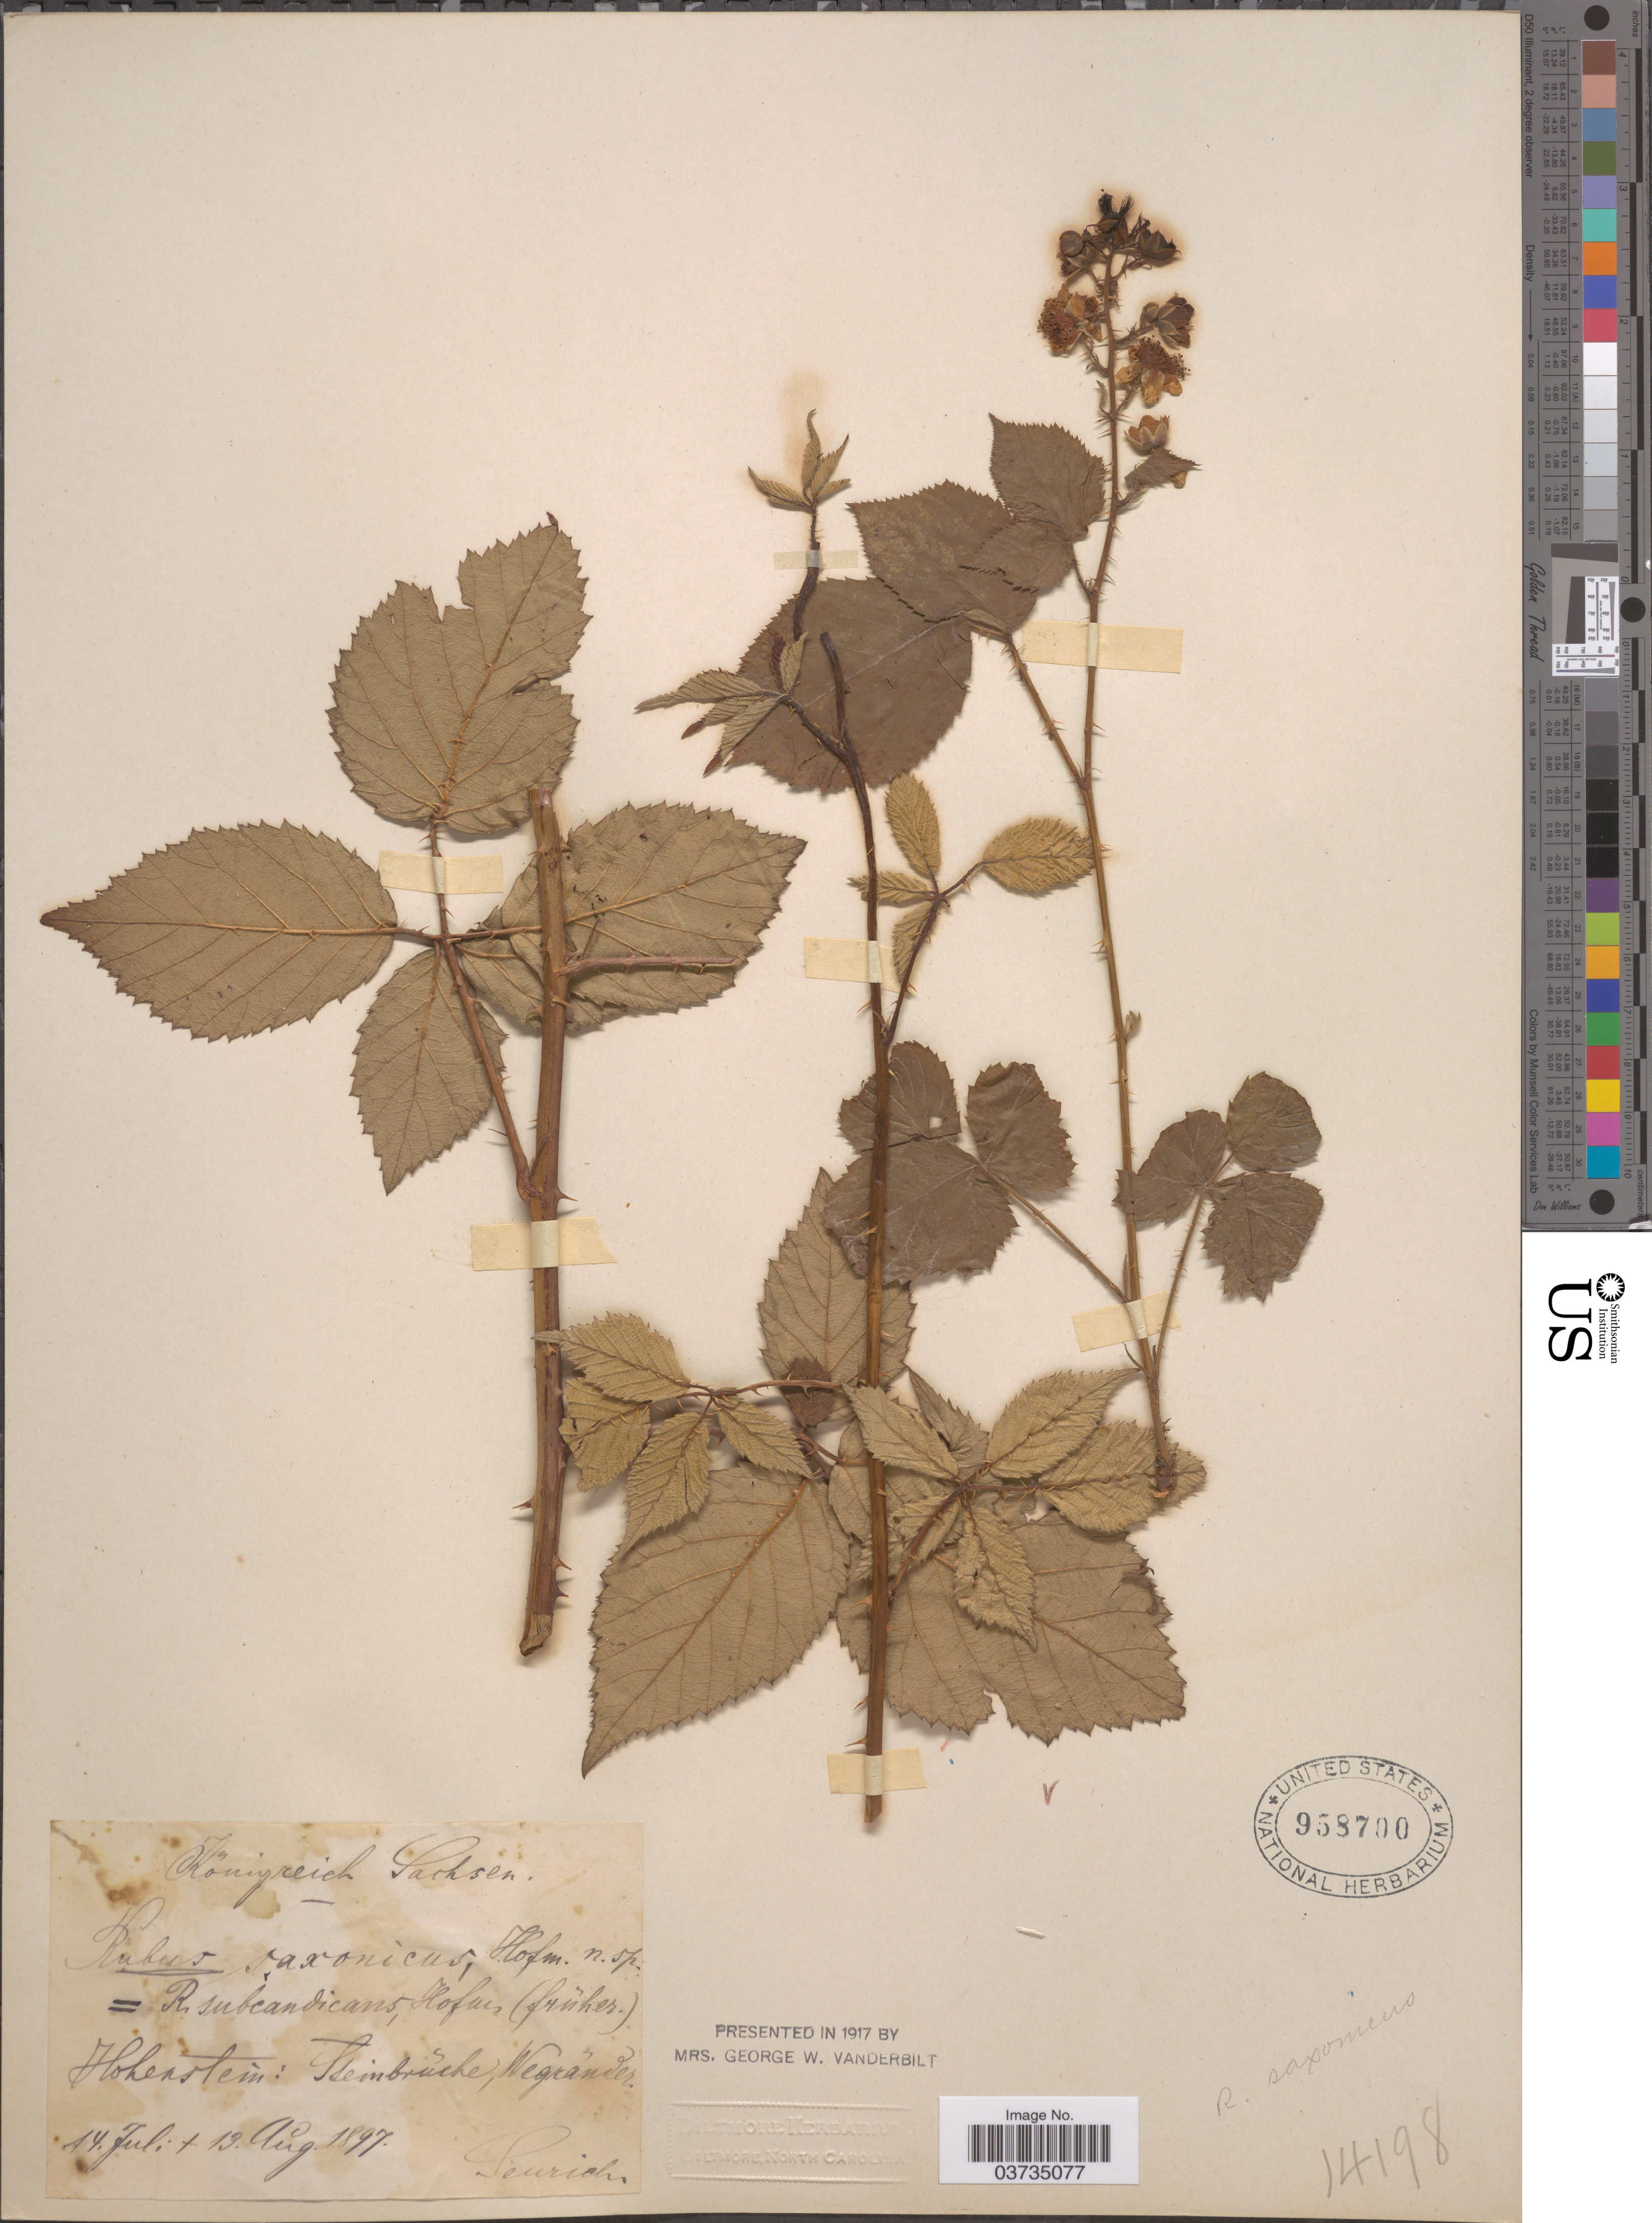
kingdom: Plantae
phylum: Tracheophyta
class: Magnoliopsida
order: Rosales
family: Rosaceae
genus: Rubus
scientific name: Rubus saxonicus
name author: H. Hofm.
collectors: Seurich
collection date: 1897-07-14/1897-08-13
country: Germany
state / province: Sachsen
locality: Königreich Sachsen. Hohenstein: Steinbrúche, Wegránder.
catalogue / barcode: US 958700